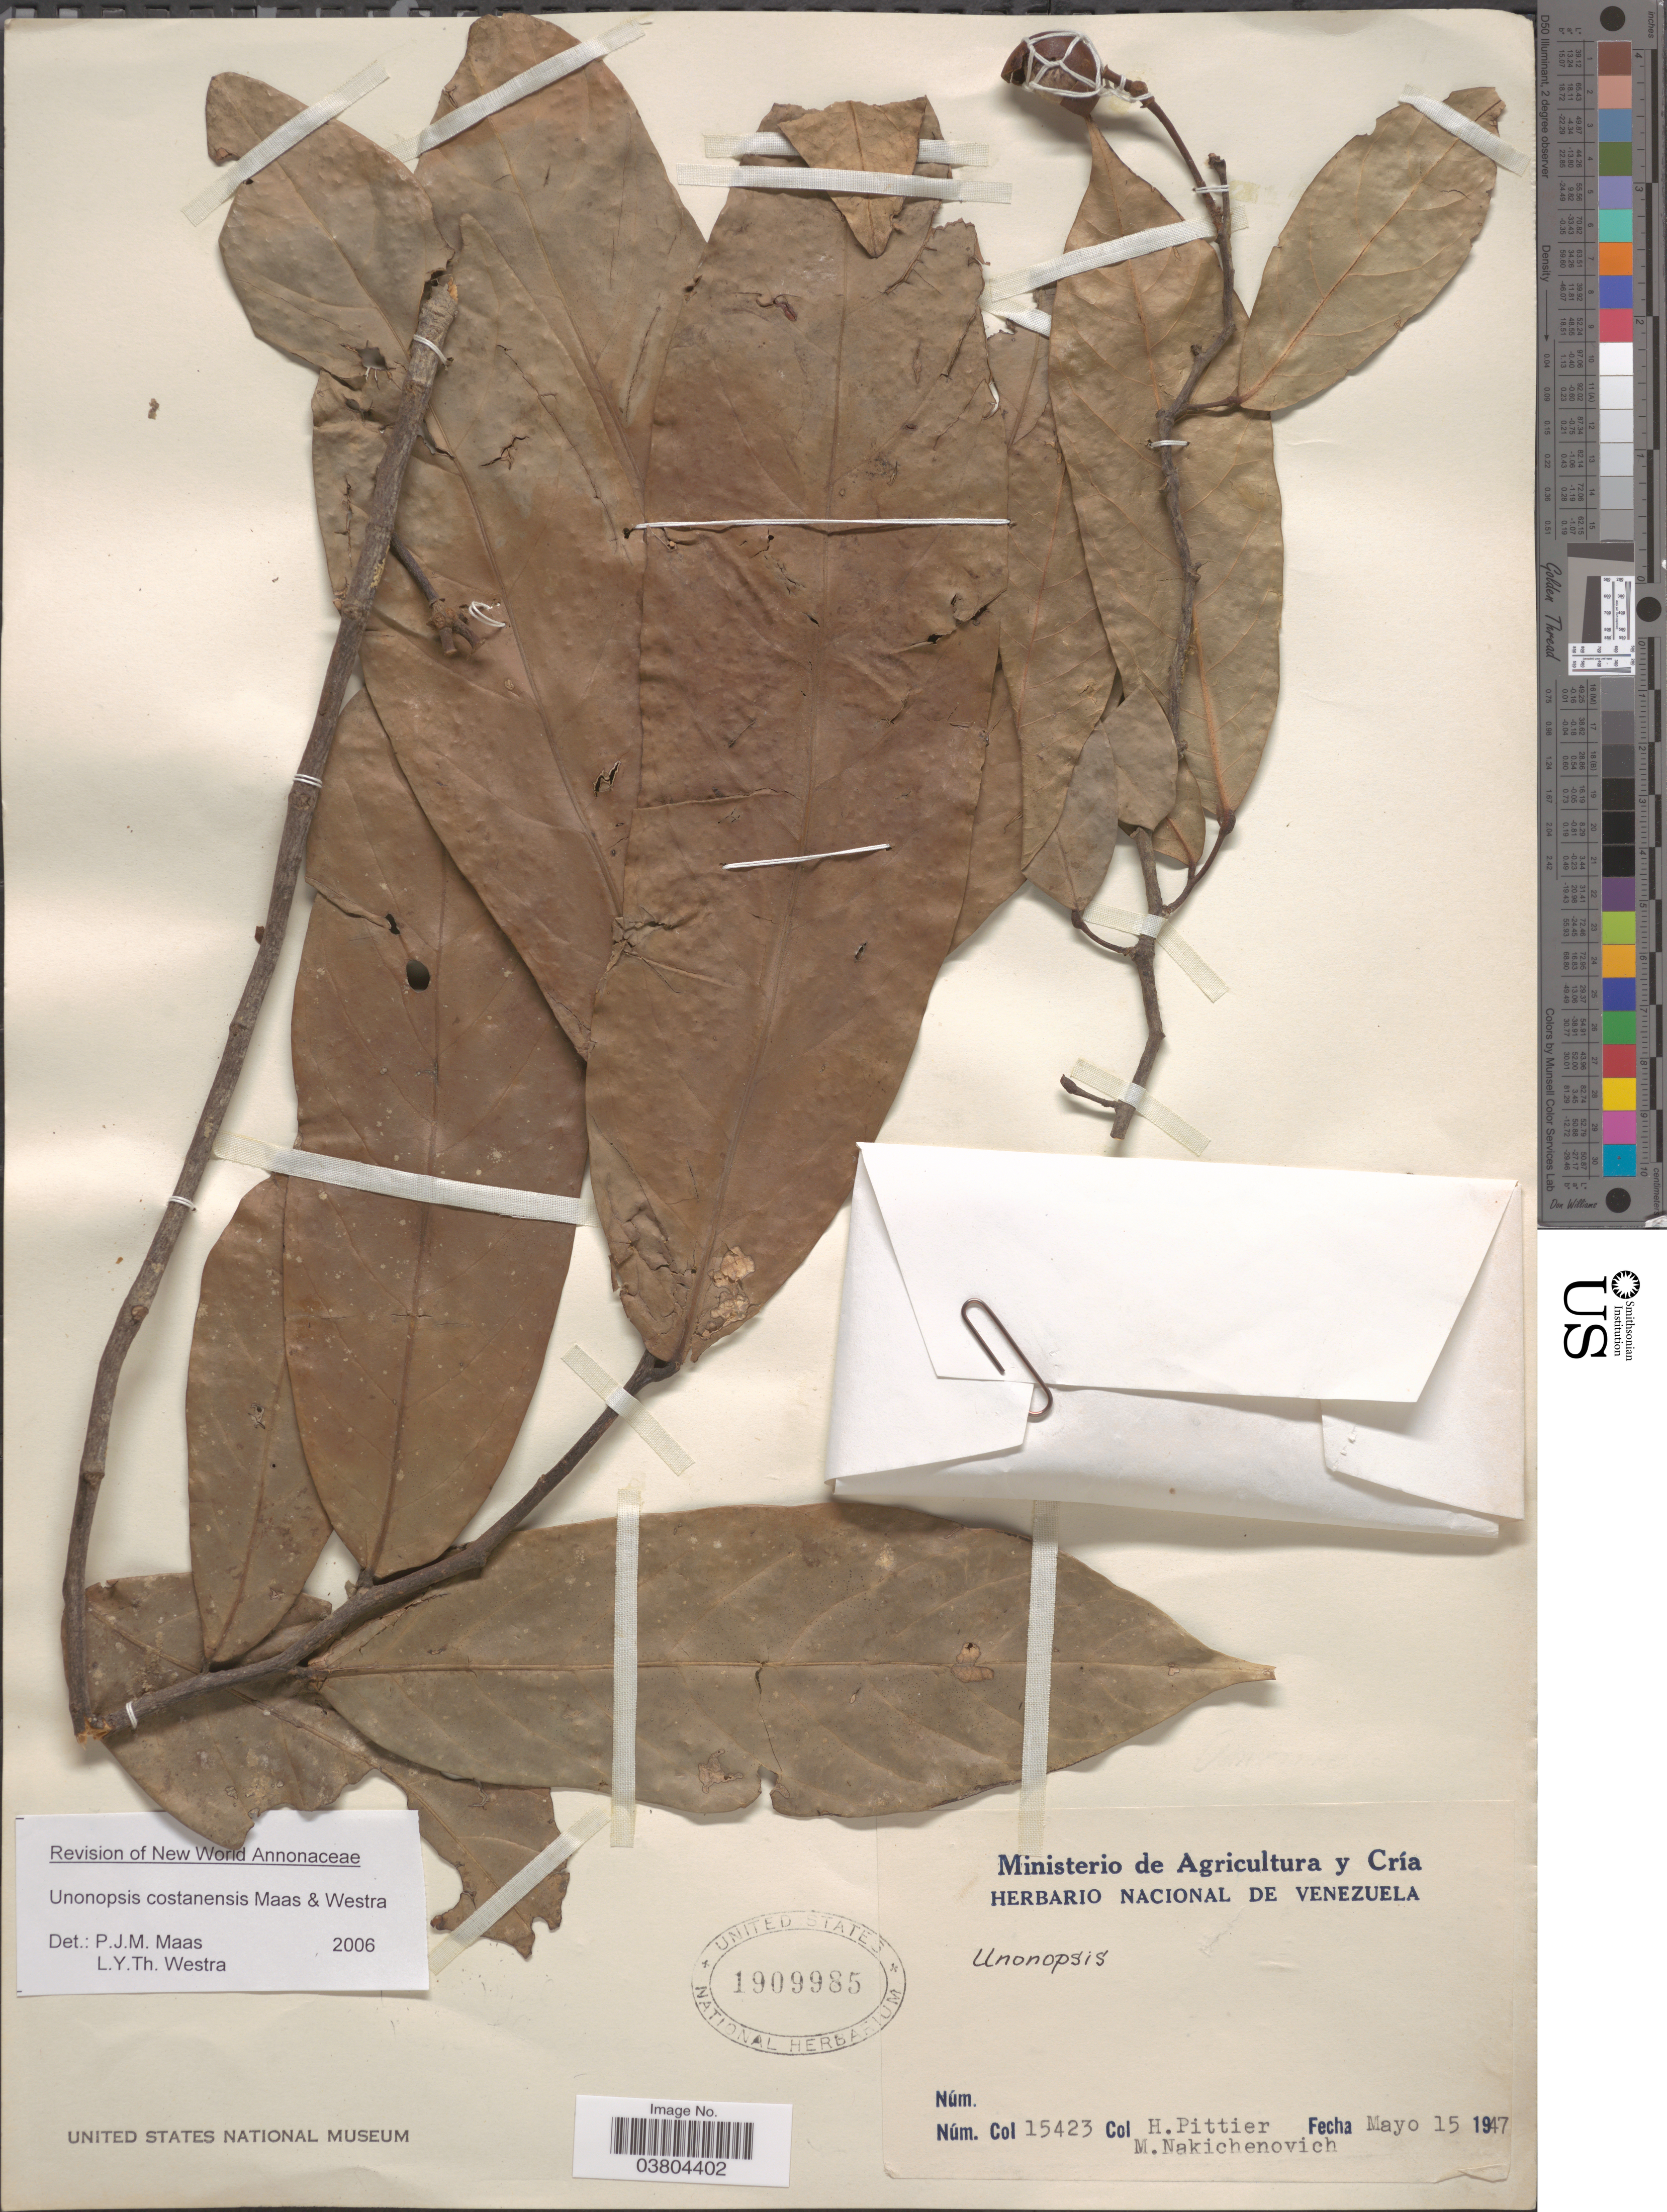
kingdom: Plantae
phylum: Tracheophyta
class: Magnoliopsida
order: Magnoliales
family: Annonaceae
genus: Unonopsis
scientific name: Unonopsis costanensis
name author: Maas & Westra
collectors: H. F. Pittier & M. Nakichenovich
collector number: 15423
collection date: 1947-05-15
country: Venezuela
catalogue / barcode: US 1909985